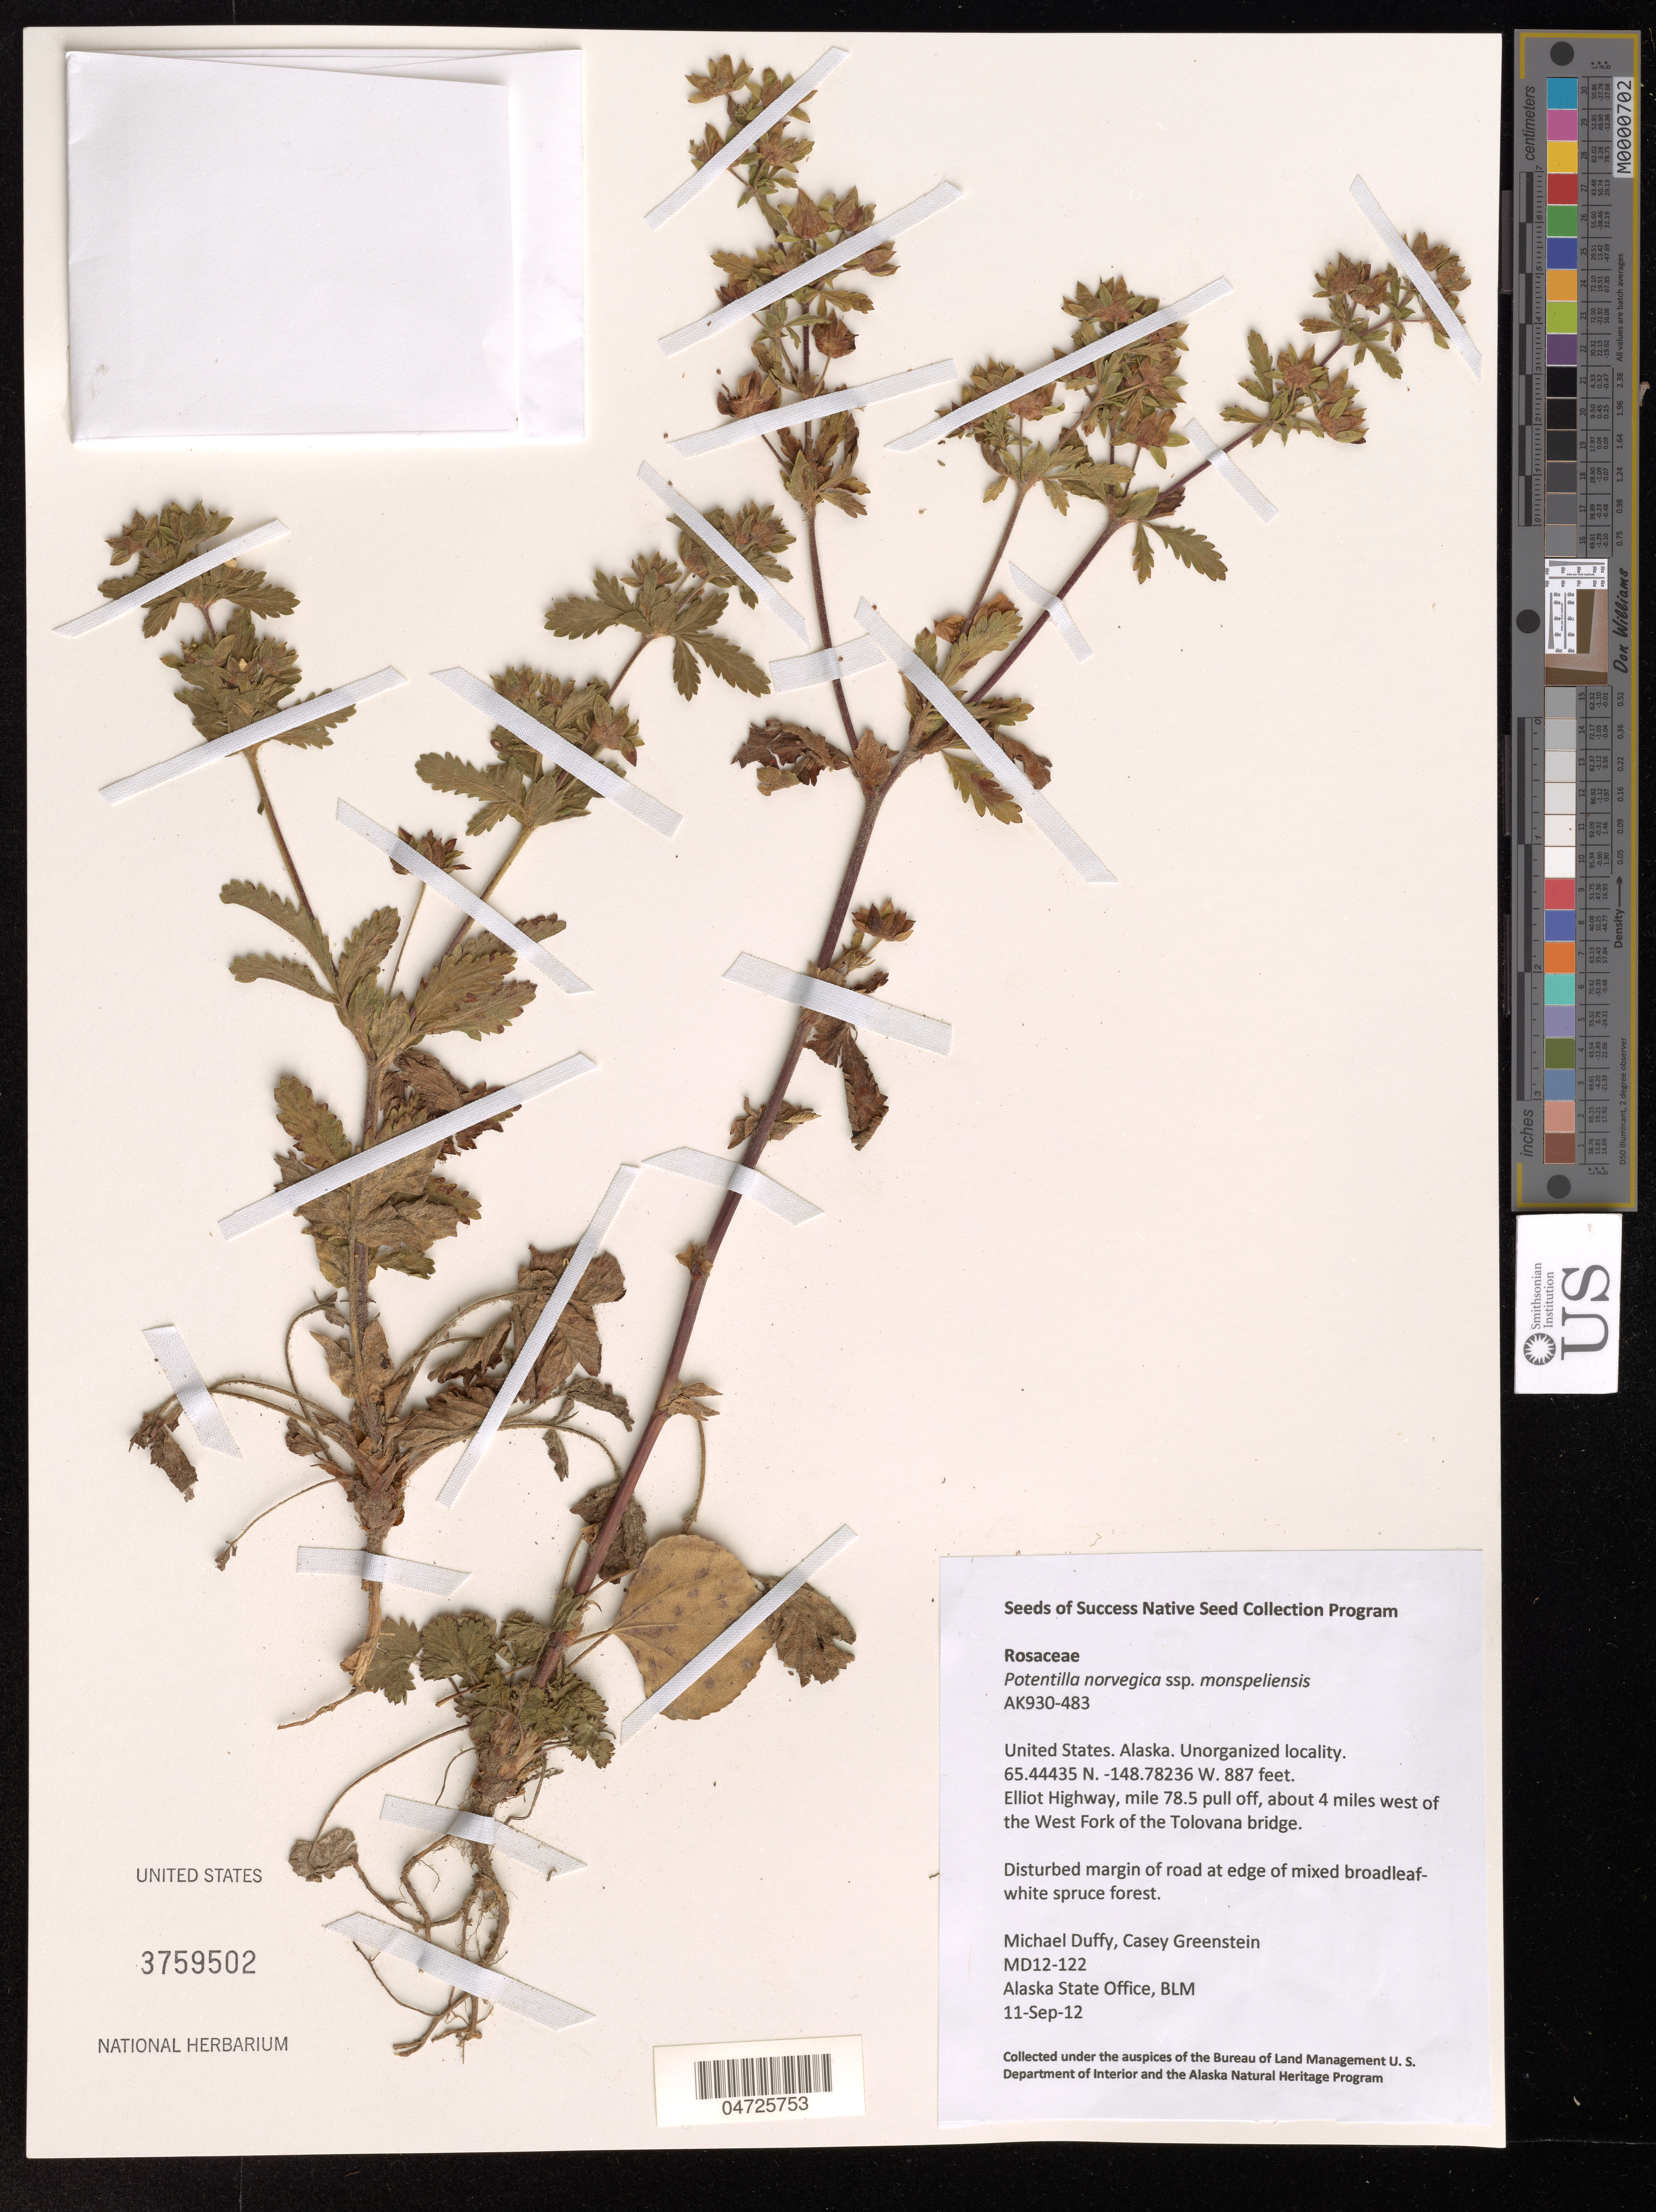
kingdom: Plantae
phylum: Tracheophyta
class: Magnoliopsida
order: Rosales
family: Rosaceae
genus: Potentilla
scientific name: Potentilla norvegica subsp. monspeliensis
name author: (L.) Asch. & Graebn.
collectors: M. Duffy & C. Greenstein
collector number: MD12-122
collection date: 2012-09-11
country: United States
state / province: Alaska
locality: Elliot Highway, mile 78.5 pull off, about 4 miles west of the West Fork of the Tolovana bridge.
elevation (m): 270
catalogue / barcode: US 3759502